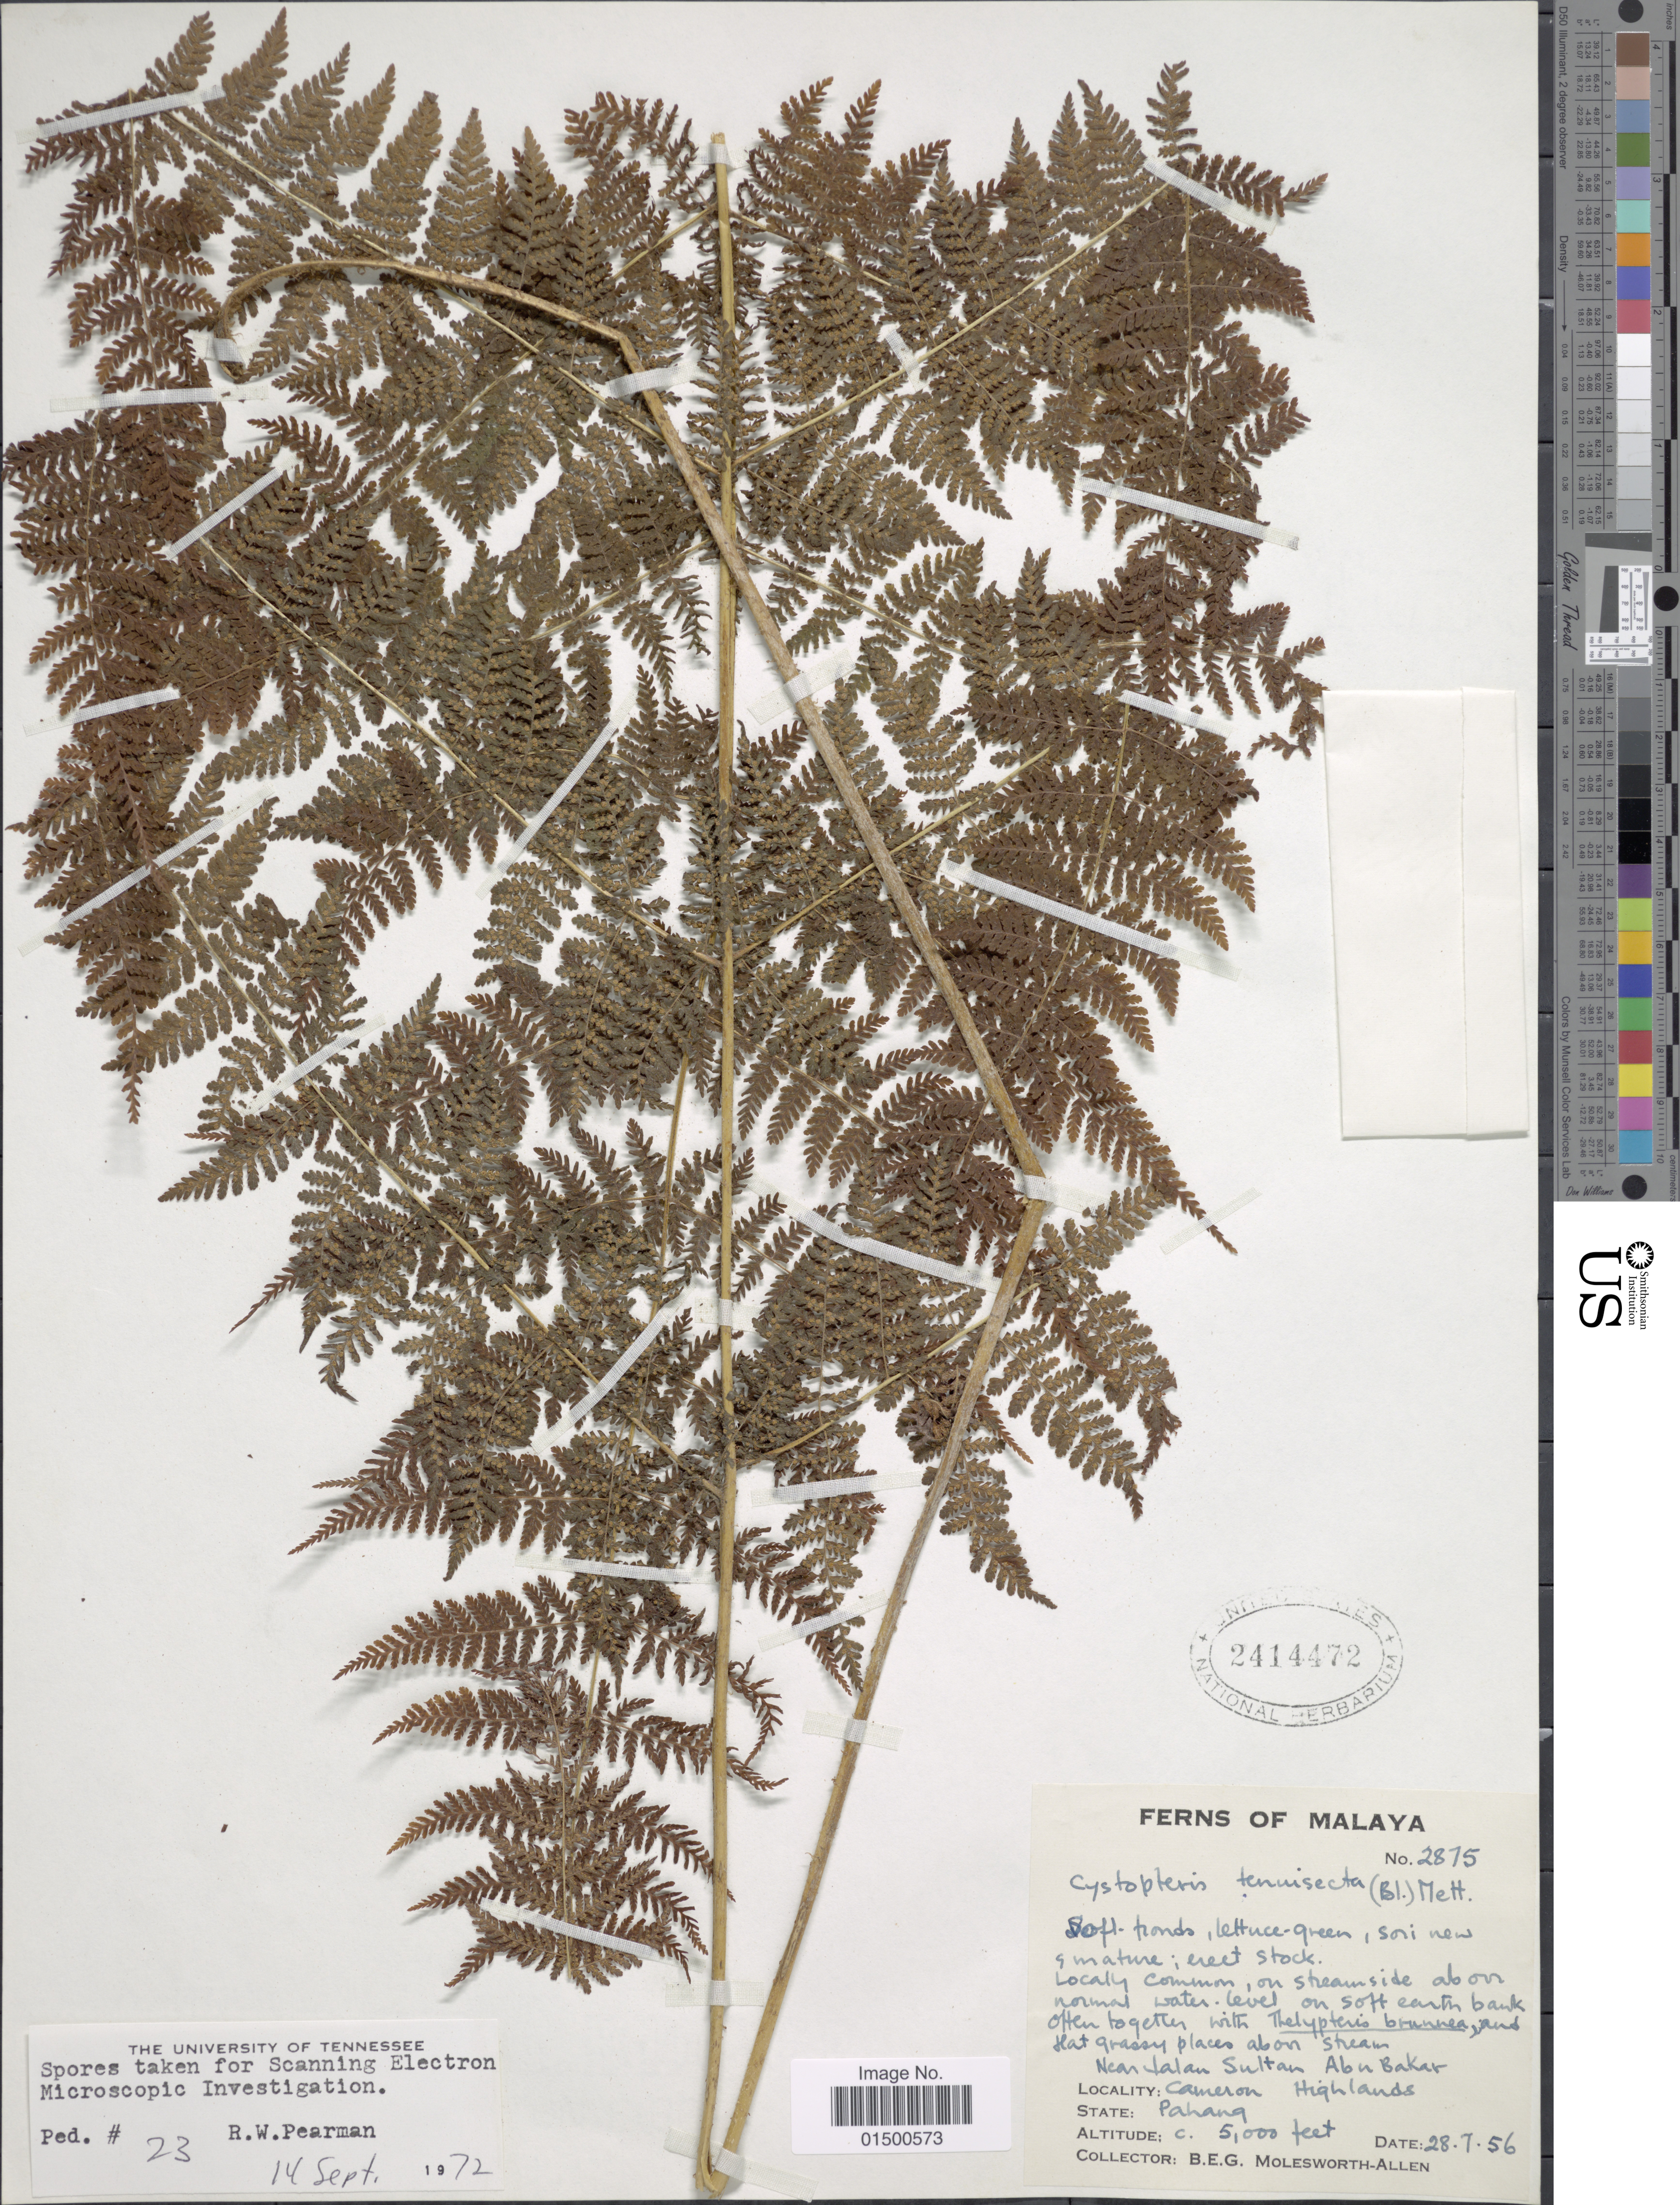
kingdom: Plantae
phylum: Tracheophyta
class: Polypodiopsida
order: Polypodiales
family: Cystopteridaceae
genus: Acystopteris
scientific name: Acystopteris tenuisecta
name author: (Blume) Tagawa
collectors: B. E. G. Molesworth-Allen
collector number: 2875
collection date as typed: Transcribed d/m/y: 28/7/56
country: Malaysia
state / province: Pahang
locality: Near Jalan Sultan Abu Bakar, Cameron Highlands, Malaya.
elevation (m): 1524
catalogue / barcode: US 2414472